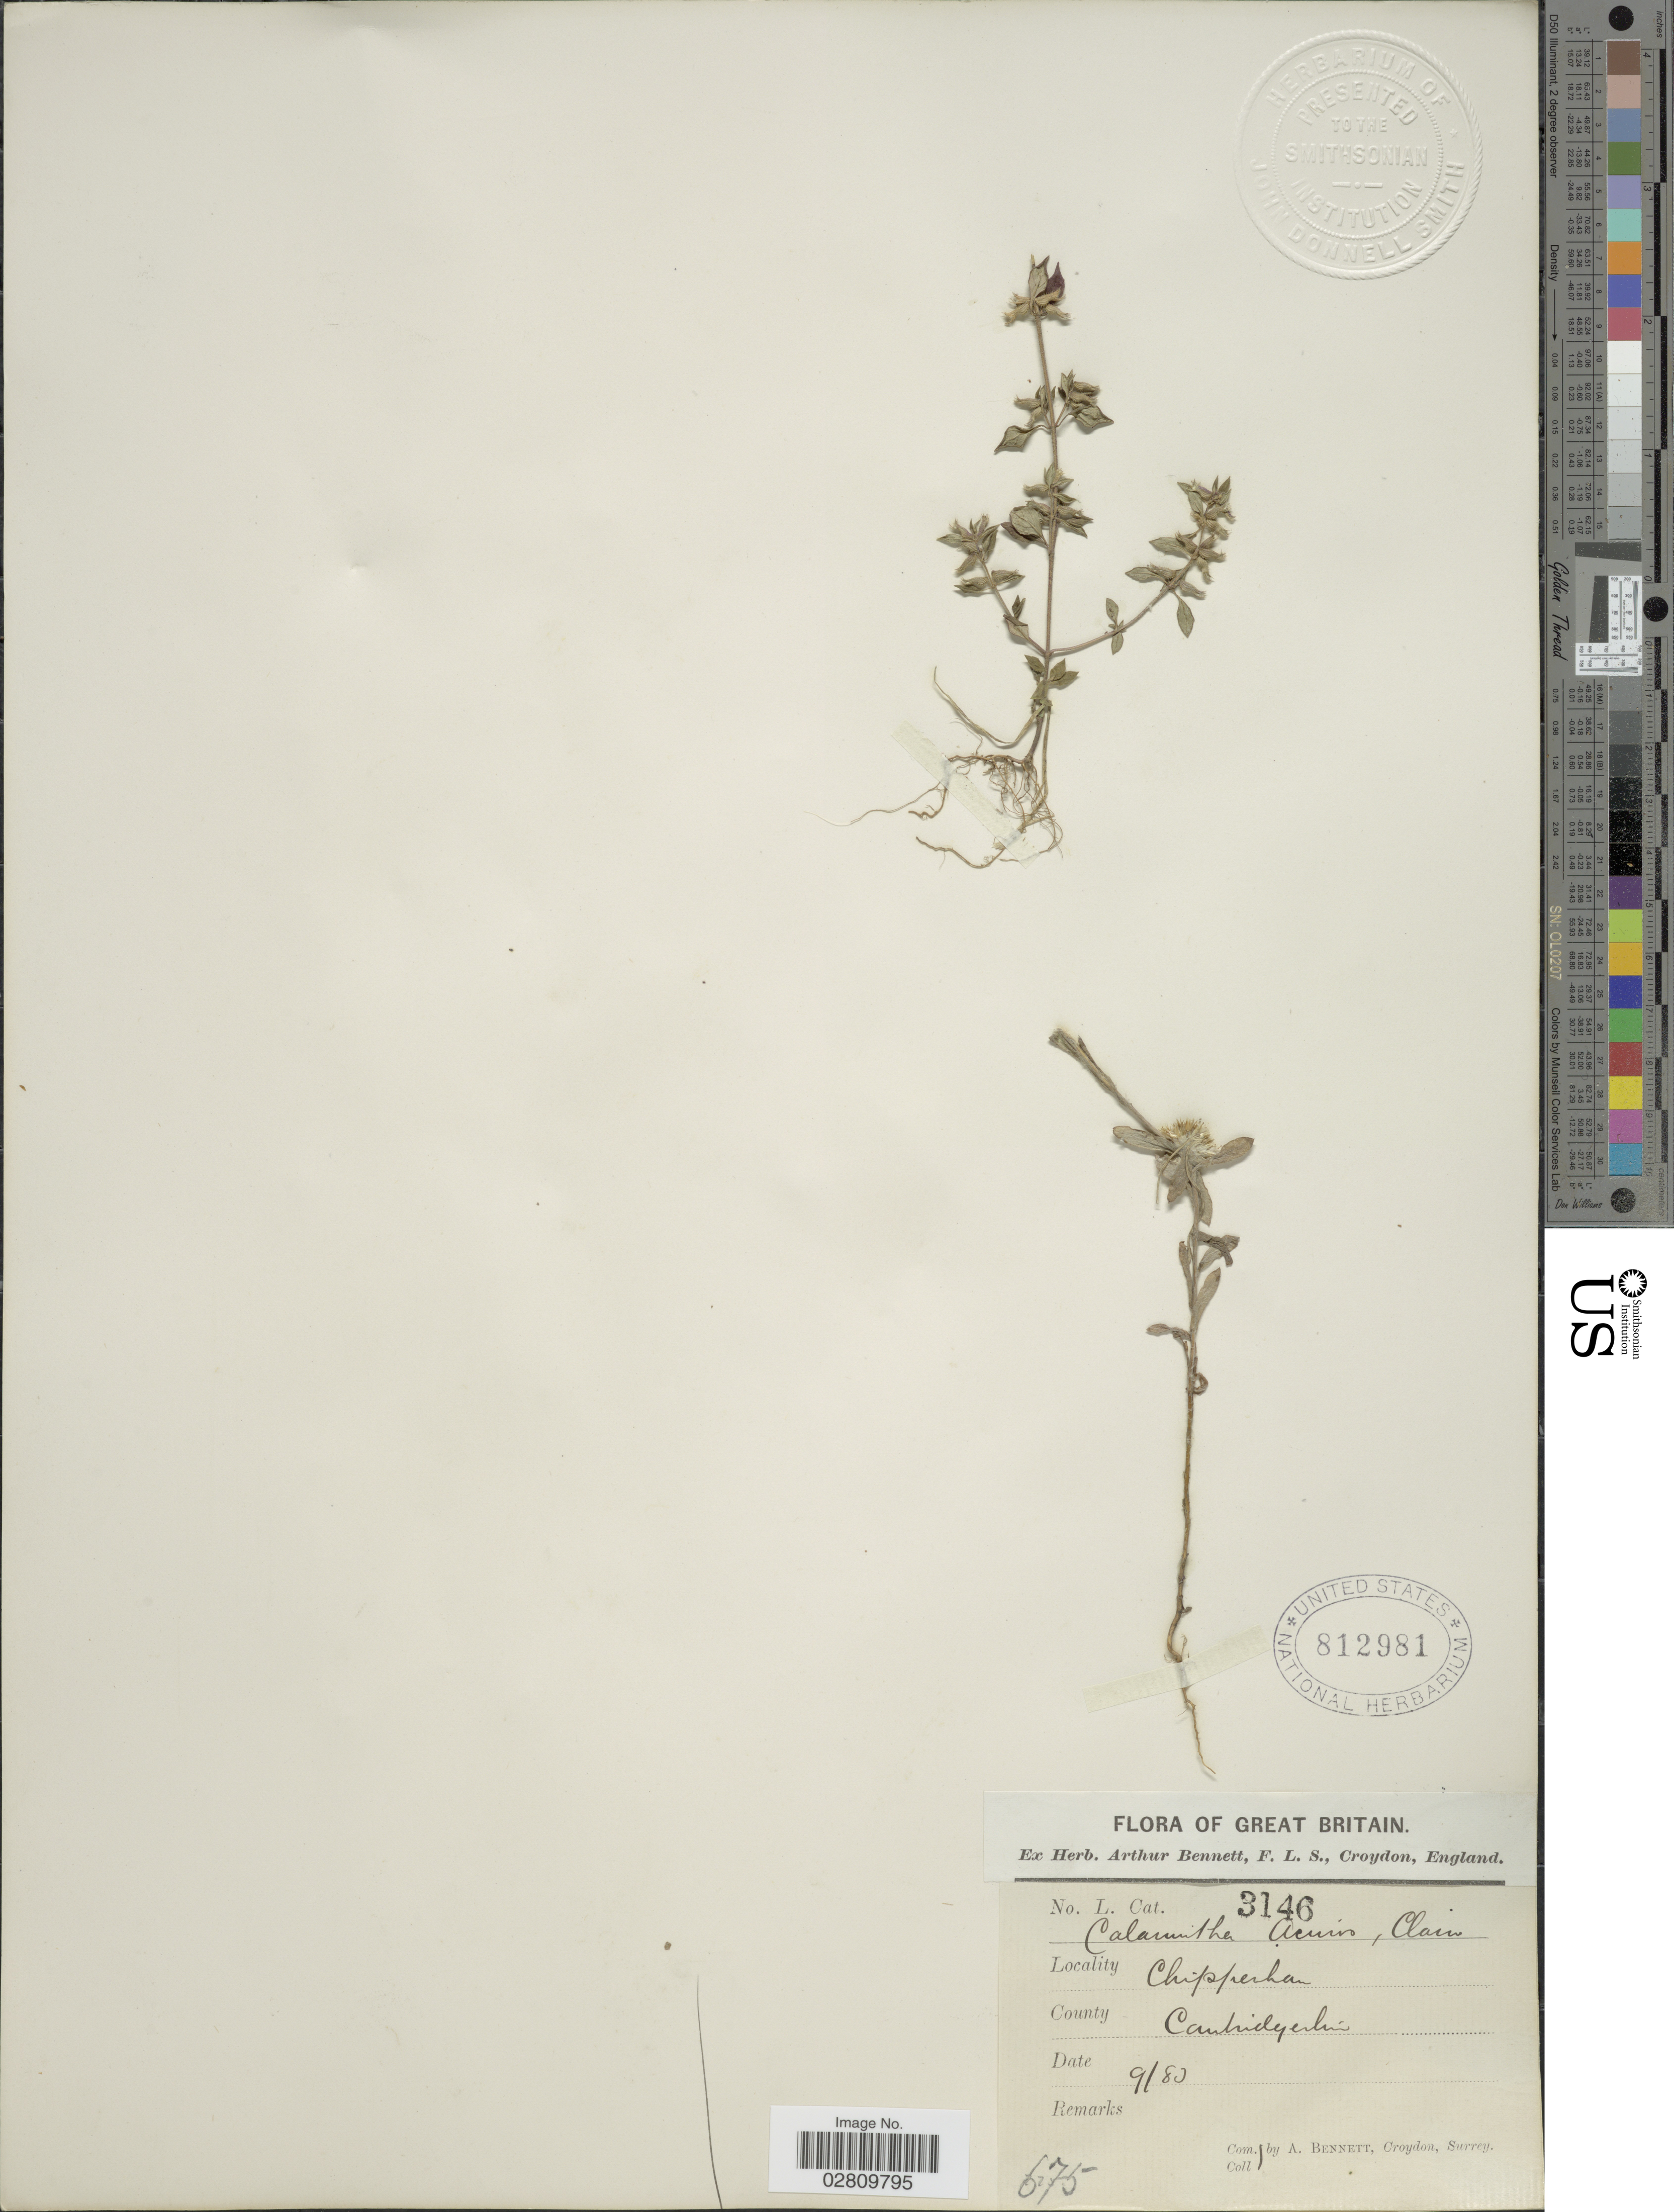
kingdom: Plantae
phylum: Tracheophyta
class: Magnoliopsida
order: Lamiales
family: Lamiaceae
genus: Acinos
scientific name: Acinos acinos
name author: (L.) Huth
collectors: A. Bennett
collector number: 3146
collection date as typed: Transcribed d/m/y: /9/80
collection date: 1880-09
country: United Kingdom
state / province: England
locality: Great Britain. Chipperham, County Cambridgeshire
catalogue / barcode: US 812981